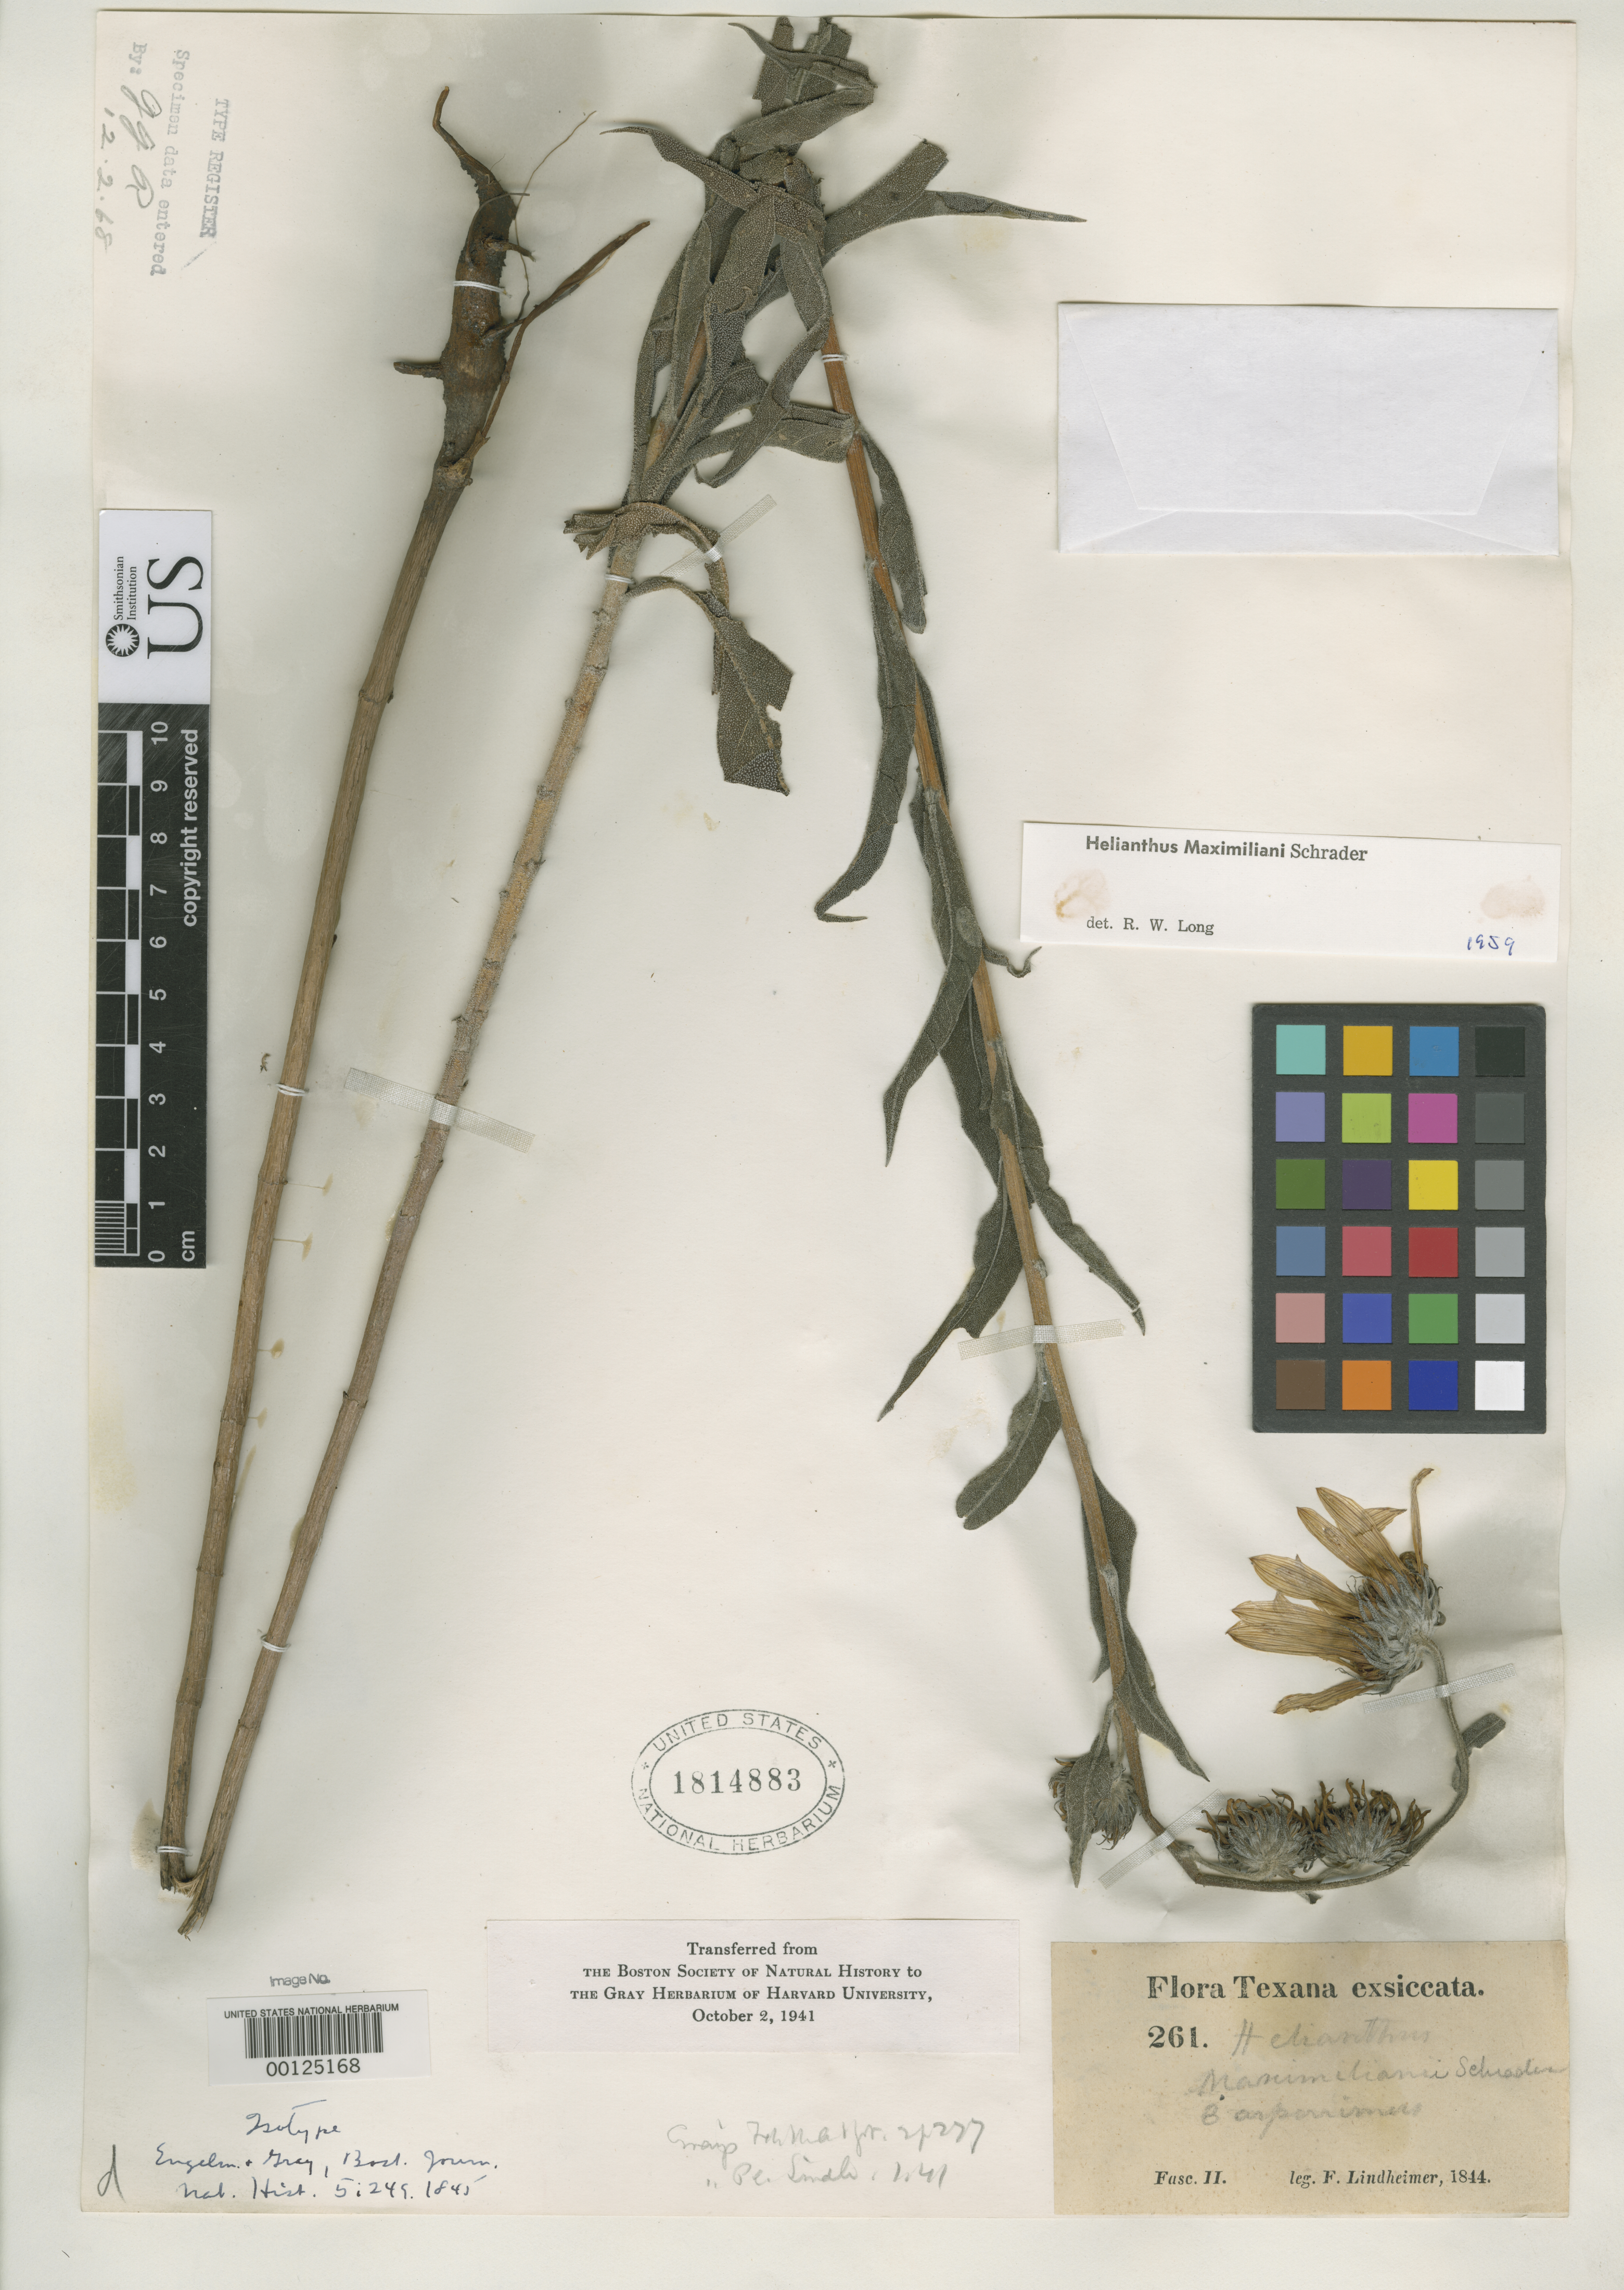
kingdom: Plantae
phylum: Tracheophyta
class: Magnoliopsida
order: Asterales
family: Asteraceae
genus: Helianthus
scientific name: Helianthus maximiliani var. asperrimus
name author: Engelm. & A. Gray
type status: Isotype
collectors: F. J. Lindheimer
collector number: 2-261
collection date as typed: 1844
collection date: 1844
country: United States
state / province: Texas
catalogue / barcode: US 1814883